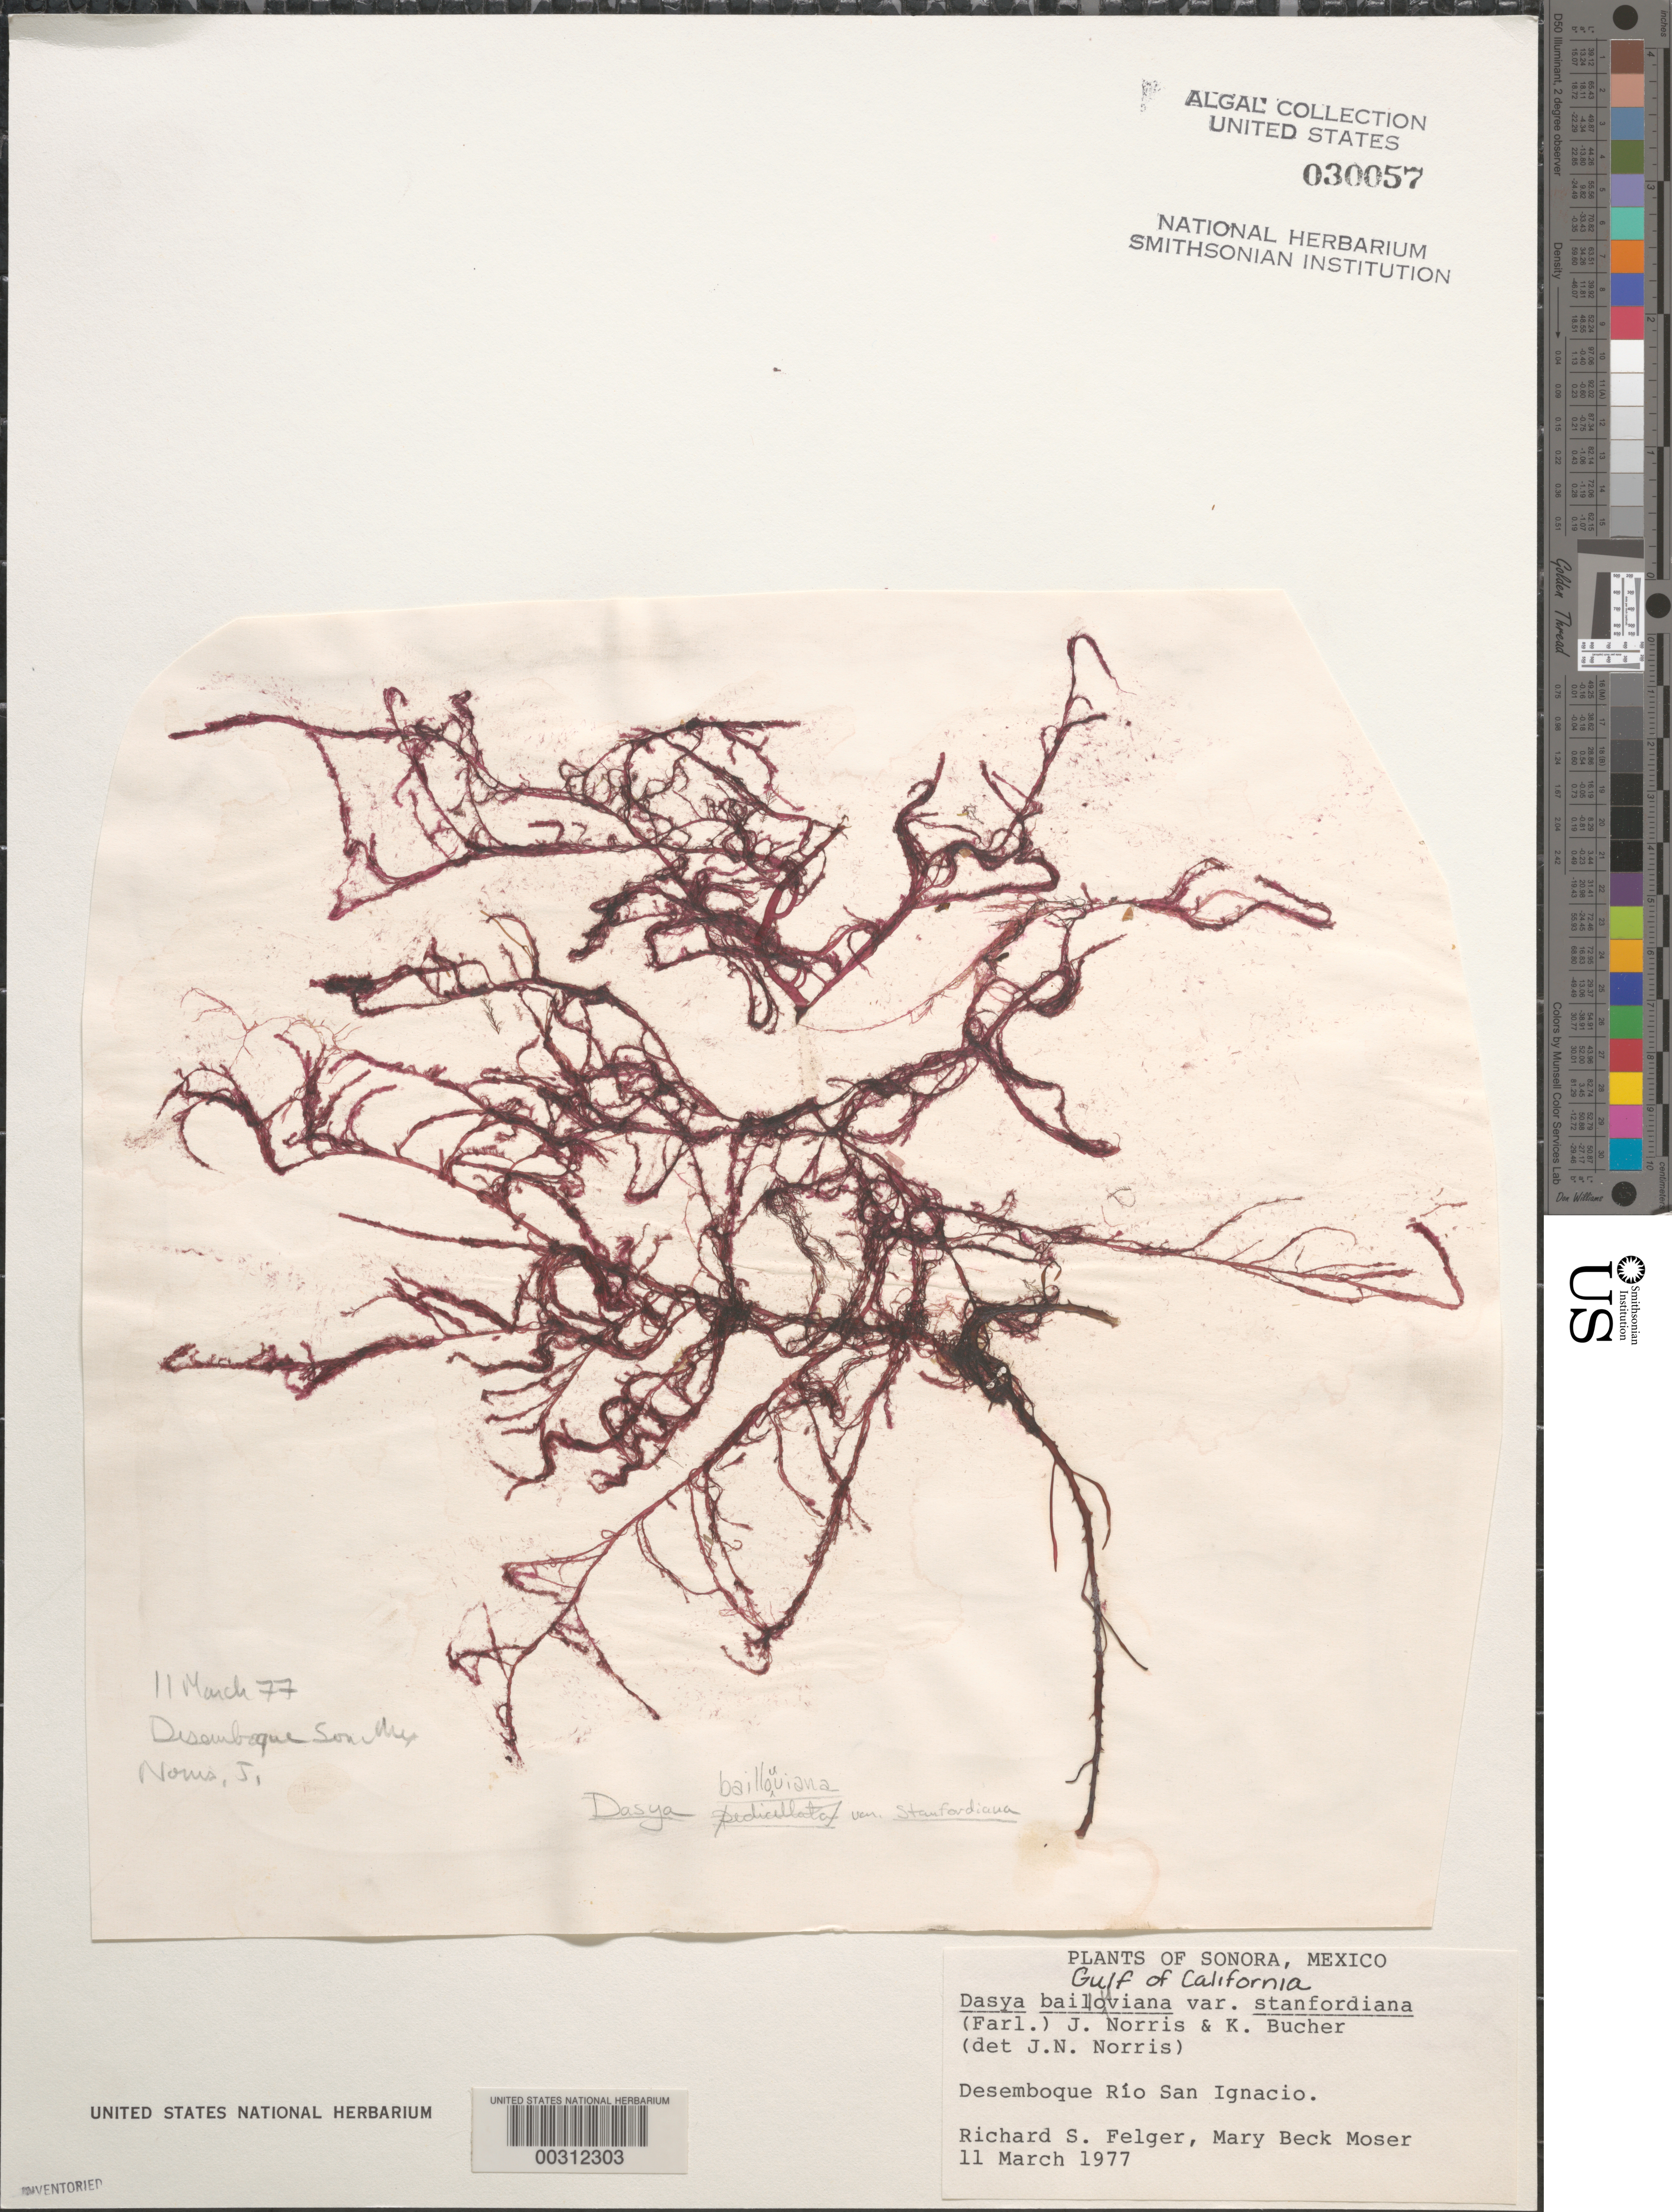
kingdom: Plantae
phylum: Rhodophyta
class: Florideophyceae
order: Ceramiales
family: Dasyaceae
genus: Dasya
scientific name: Dasya pedicellata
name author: (C. Agardh) C. Agardh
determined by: Algae name updating Project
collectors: R. S. Felger & M. Moser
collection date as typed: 11 Mar 1977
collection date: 1977-03-11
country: Mexico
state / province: Sonora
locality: Desemboque Rio San Ignacio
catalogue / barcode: US 30057